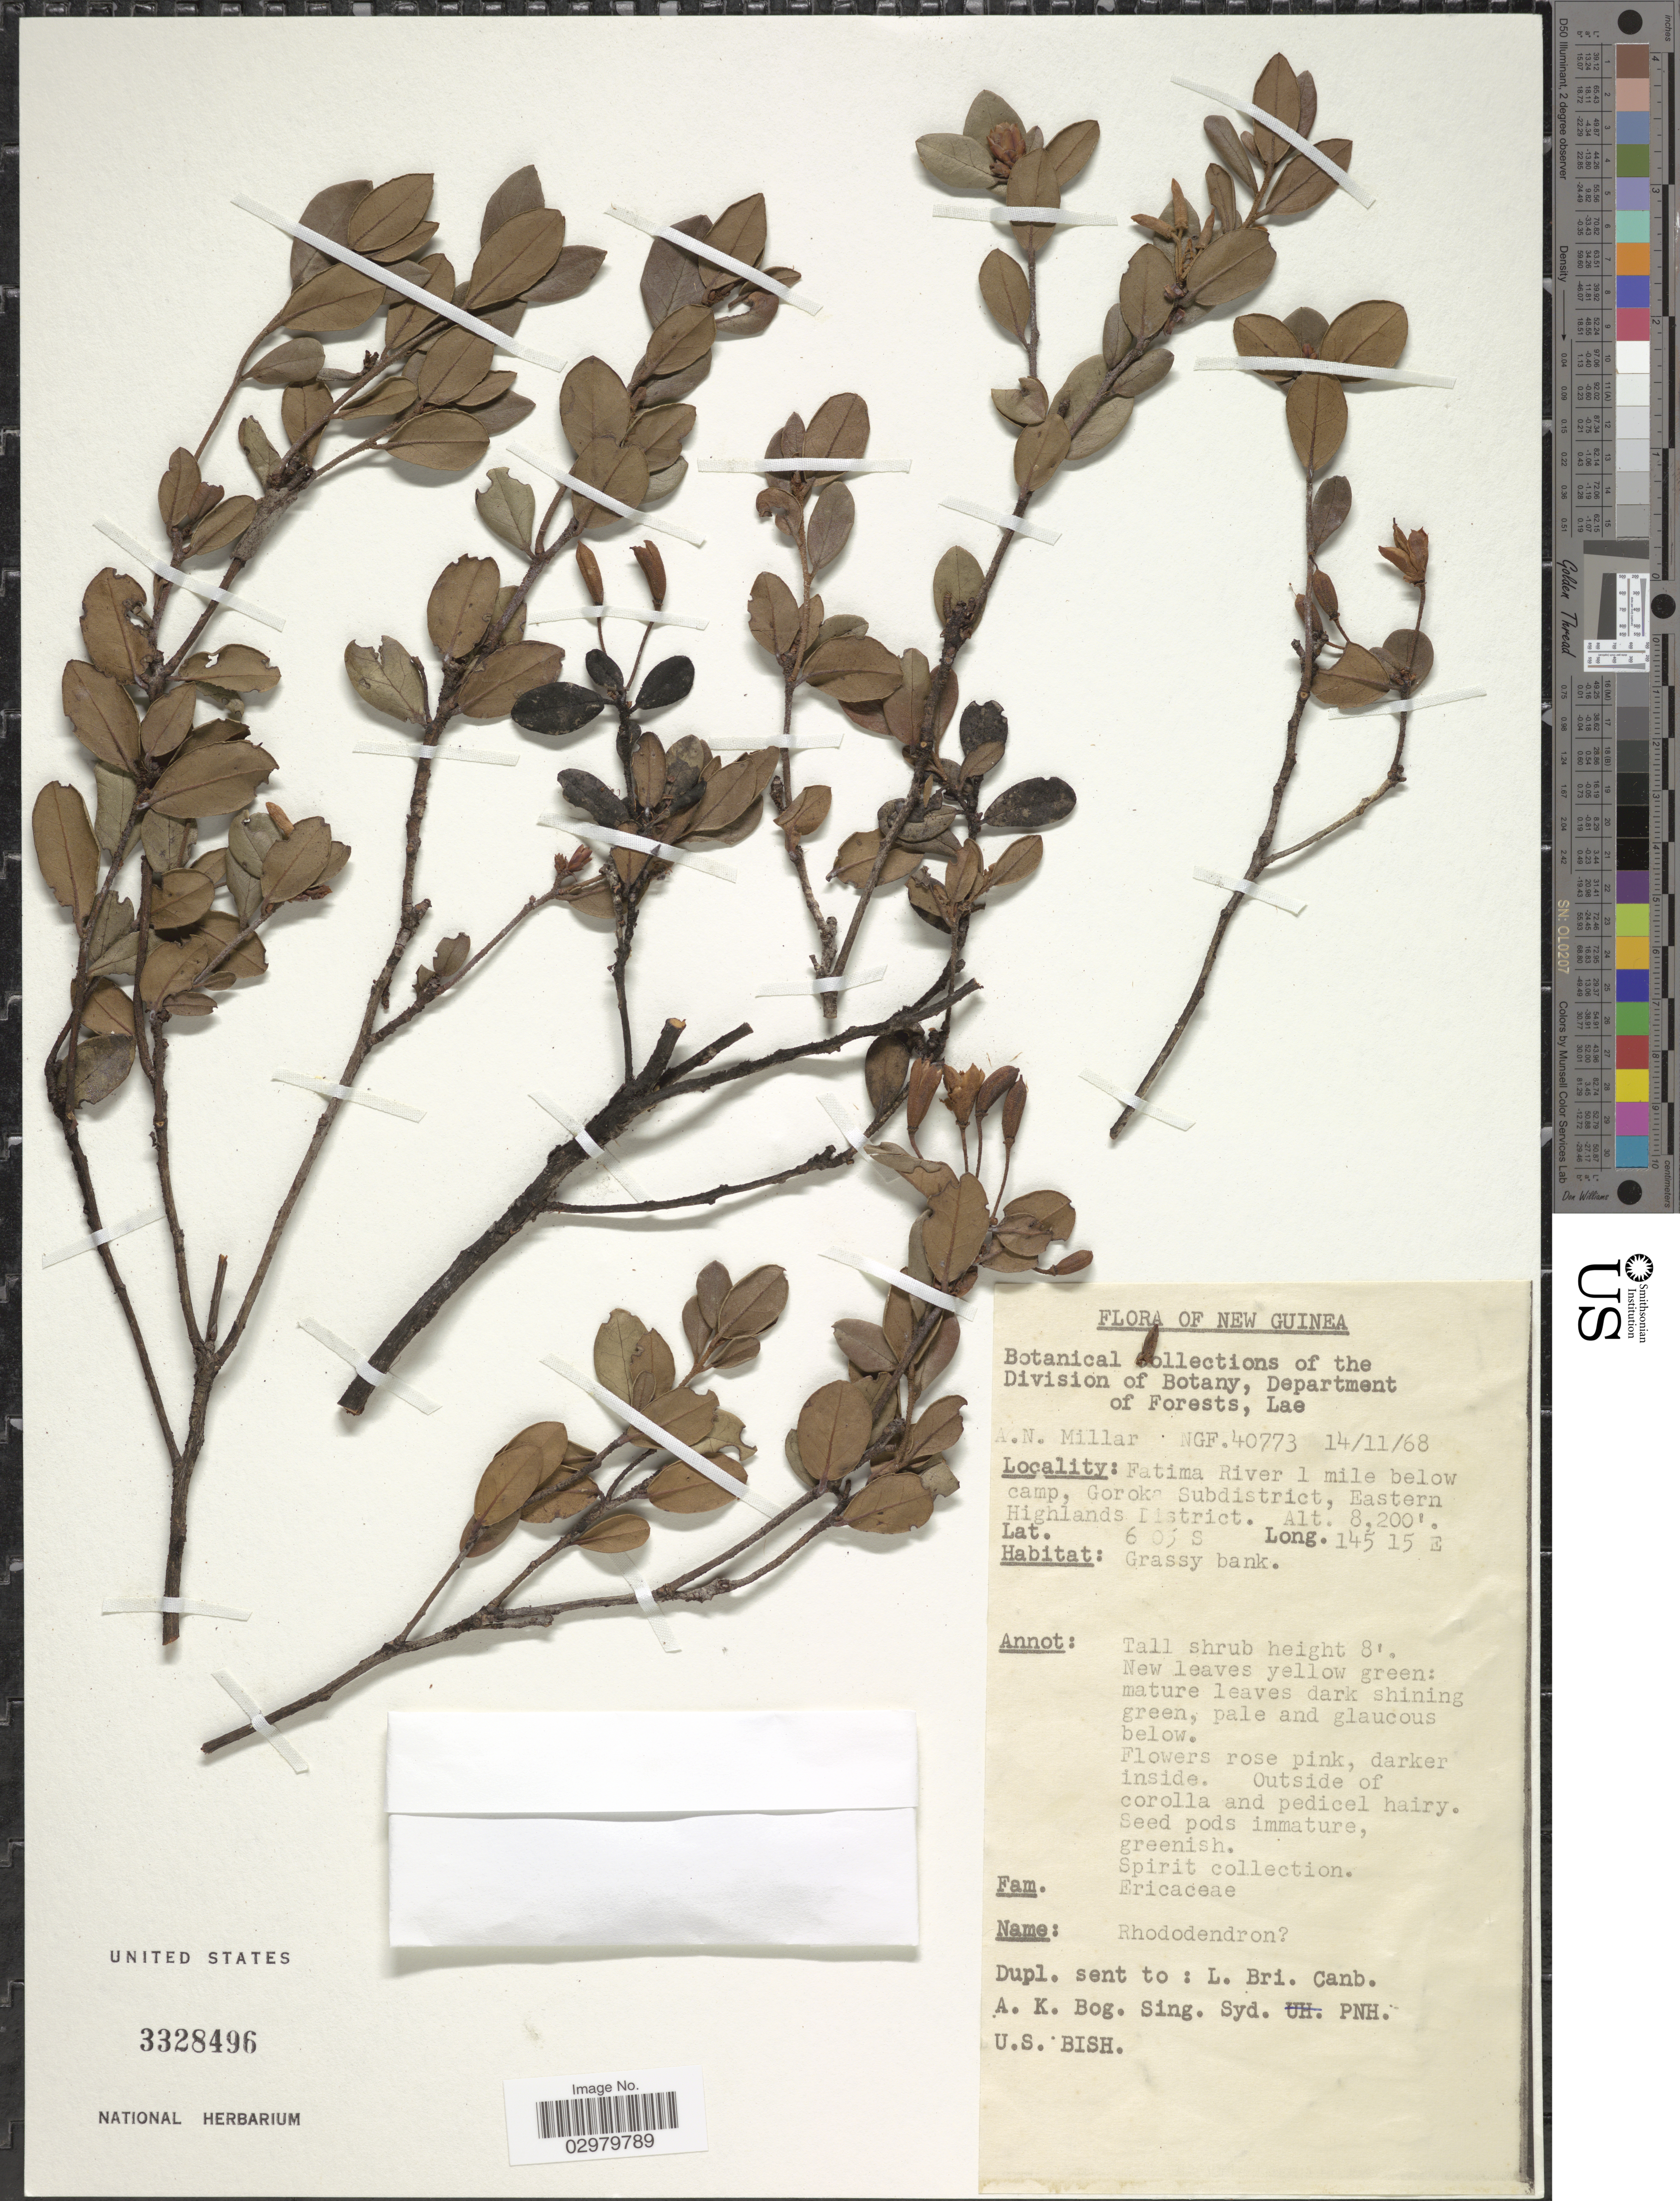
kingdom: Plantae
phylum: Tracheophyta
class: Magnoliopsida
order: Ericales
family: Ericaceae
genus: Rhododendron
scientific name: Rhododendron sp.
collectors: A. Millar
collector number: NGF 40773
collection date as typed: Transcribed d/m/y: 14/11/68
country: Papua New Guinea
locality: New Guinea. Fatima River 1 mile below camp, Goroka Subdistrict, Eastern Highlands District.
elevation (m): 2499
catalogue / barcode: US 3328496